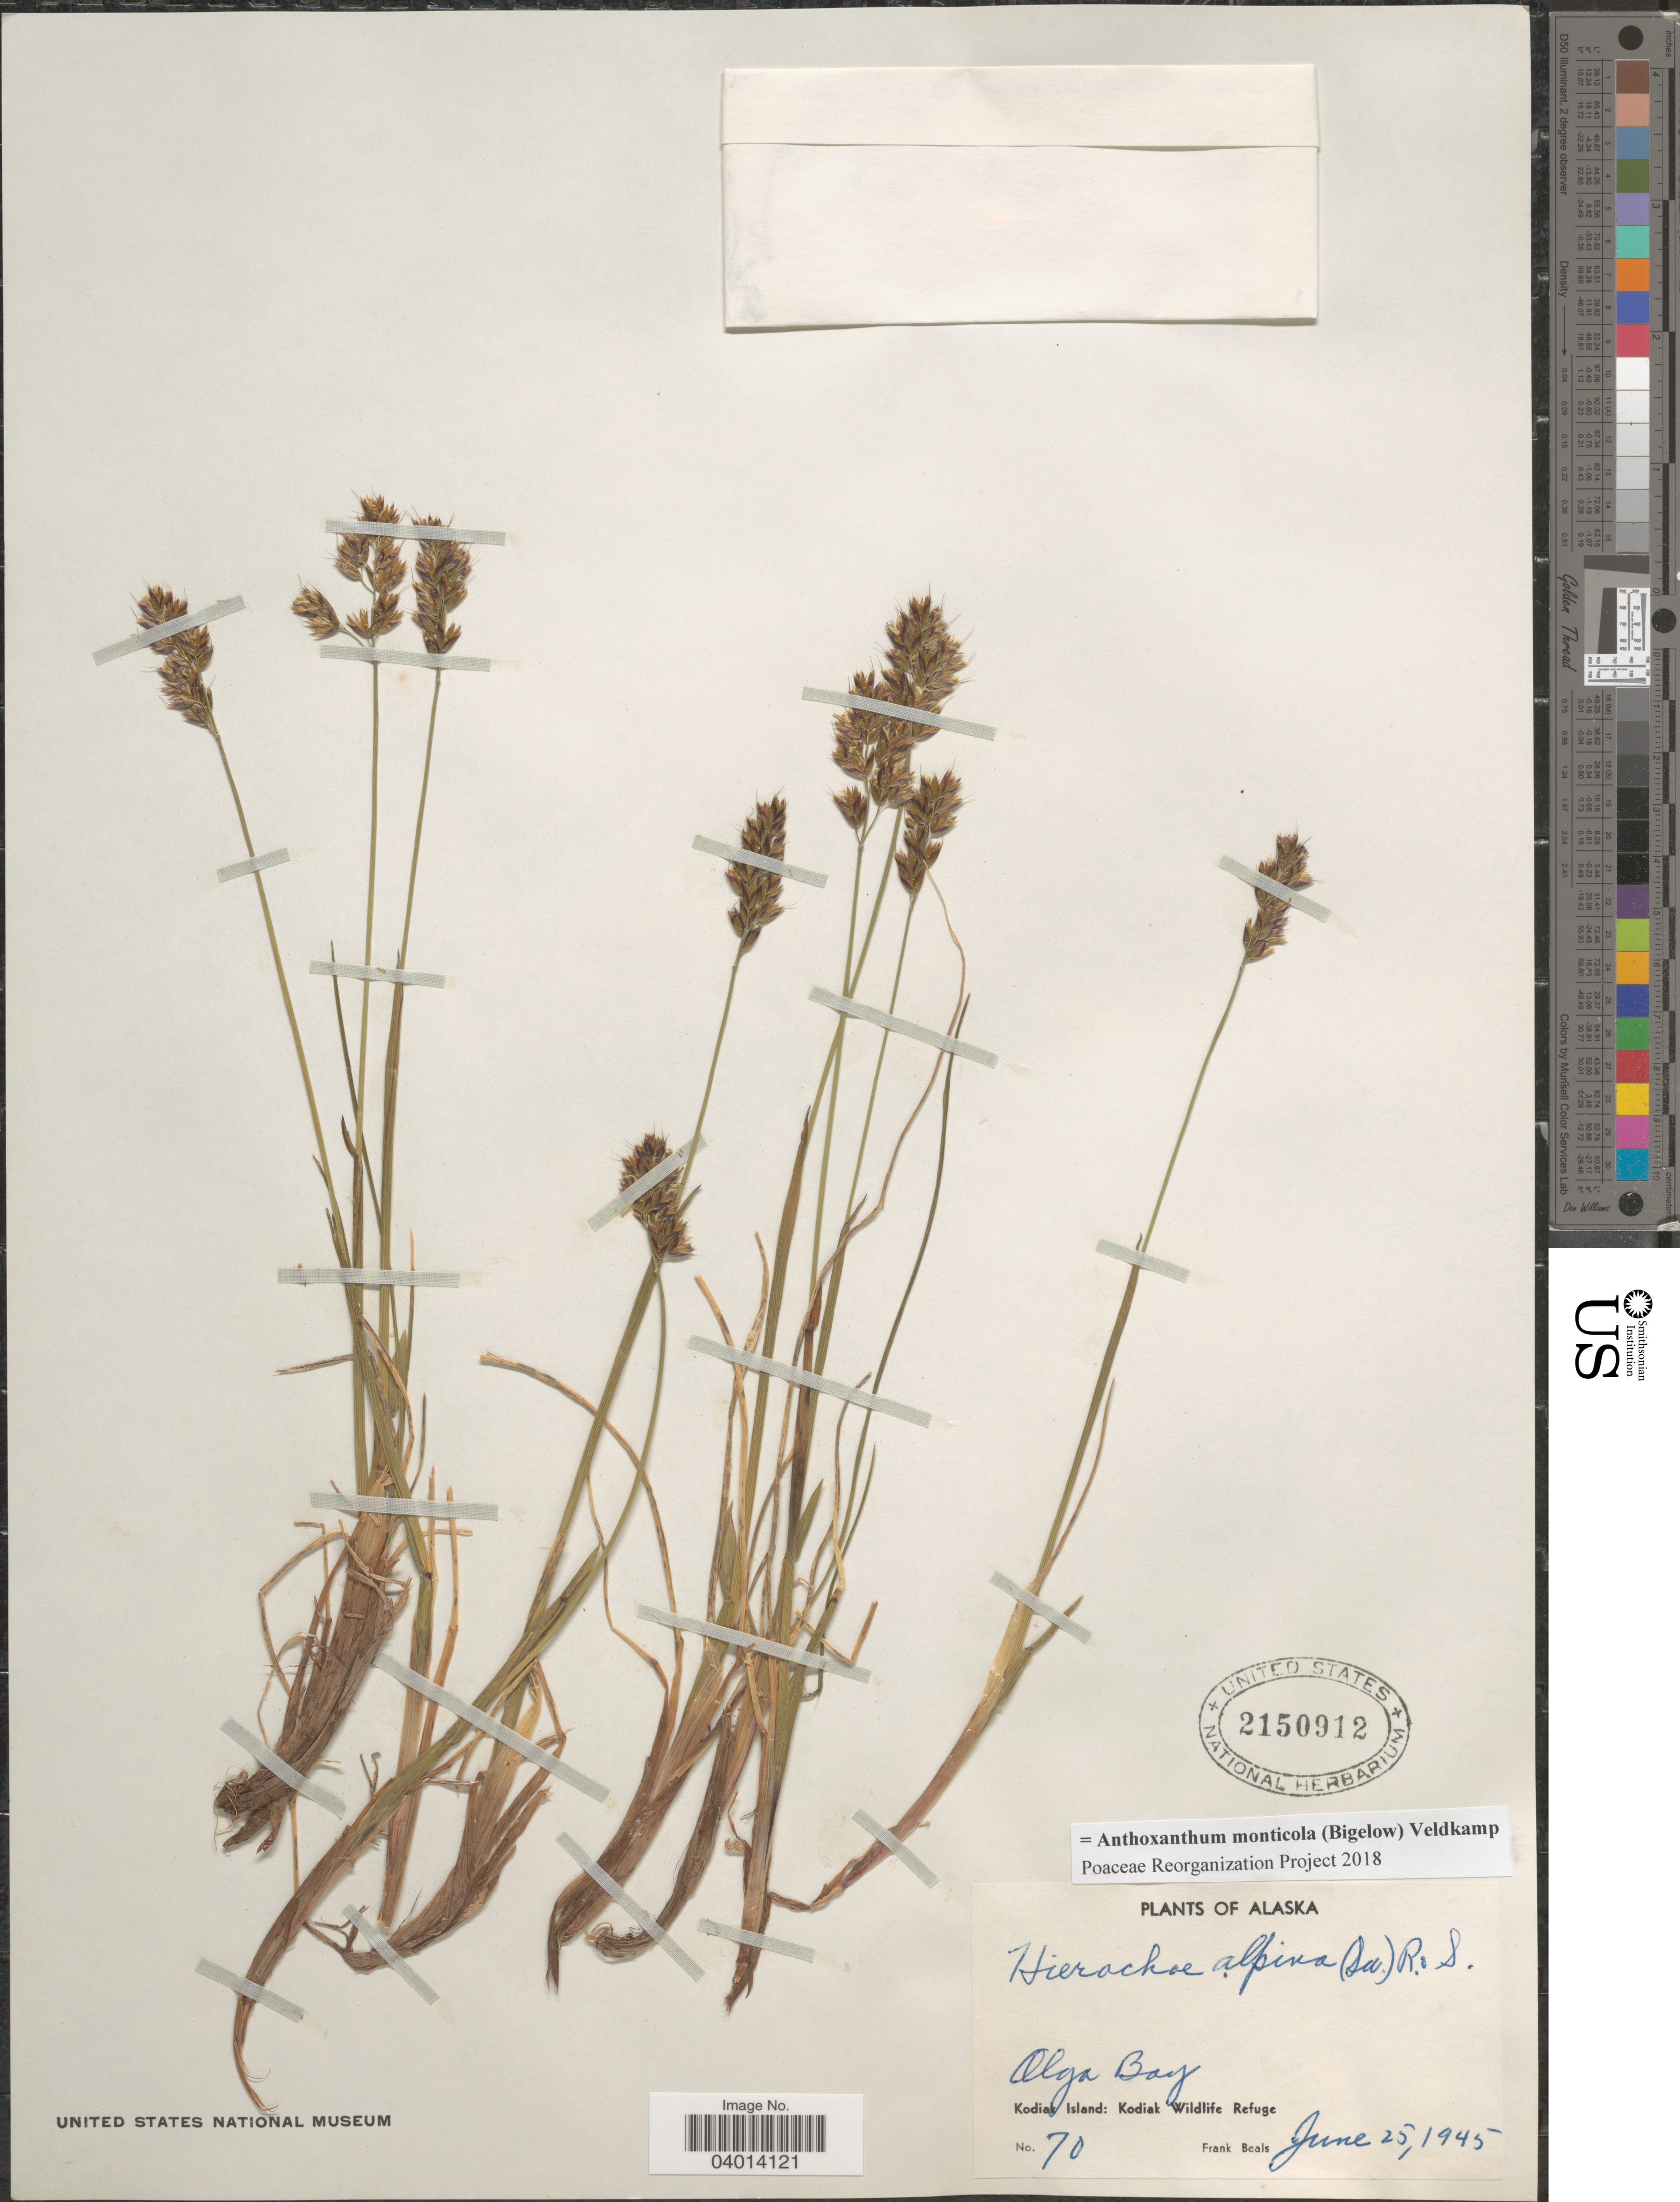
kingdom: Plantae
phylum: Tracheophyta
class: Liliopsida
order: Poales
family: Poaceae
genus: Anthoxanthum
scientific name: Anthoxanthum monticola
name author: (Bigelow) Veldkamp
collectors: F. Beals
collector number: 70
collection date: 1945-06-25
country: United States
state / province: Alaska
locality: Olga Bay. Kodiak Island: Kodiak Wildlife Refuge.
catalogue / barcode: US 2150912